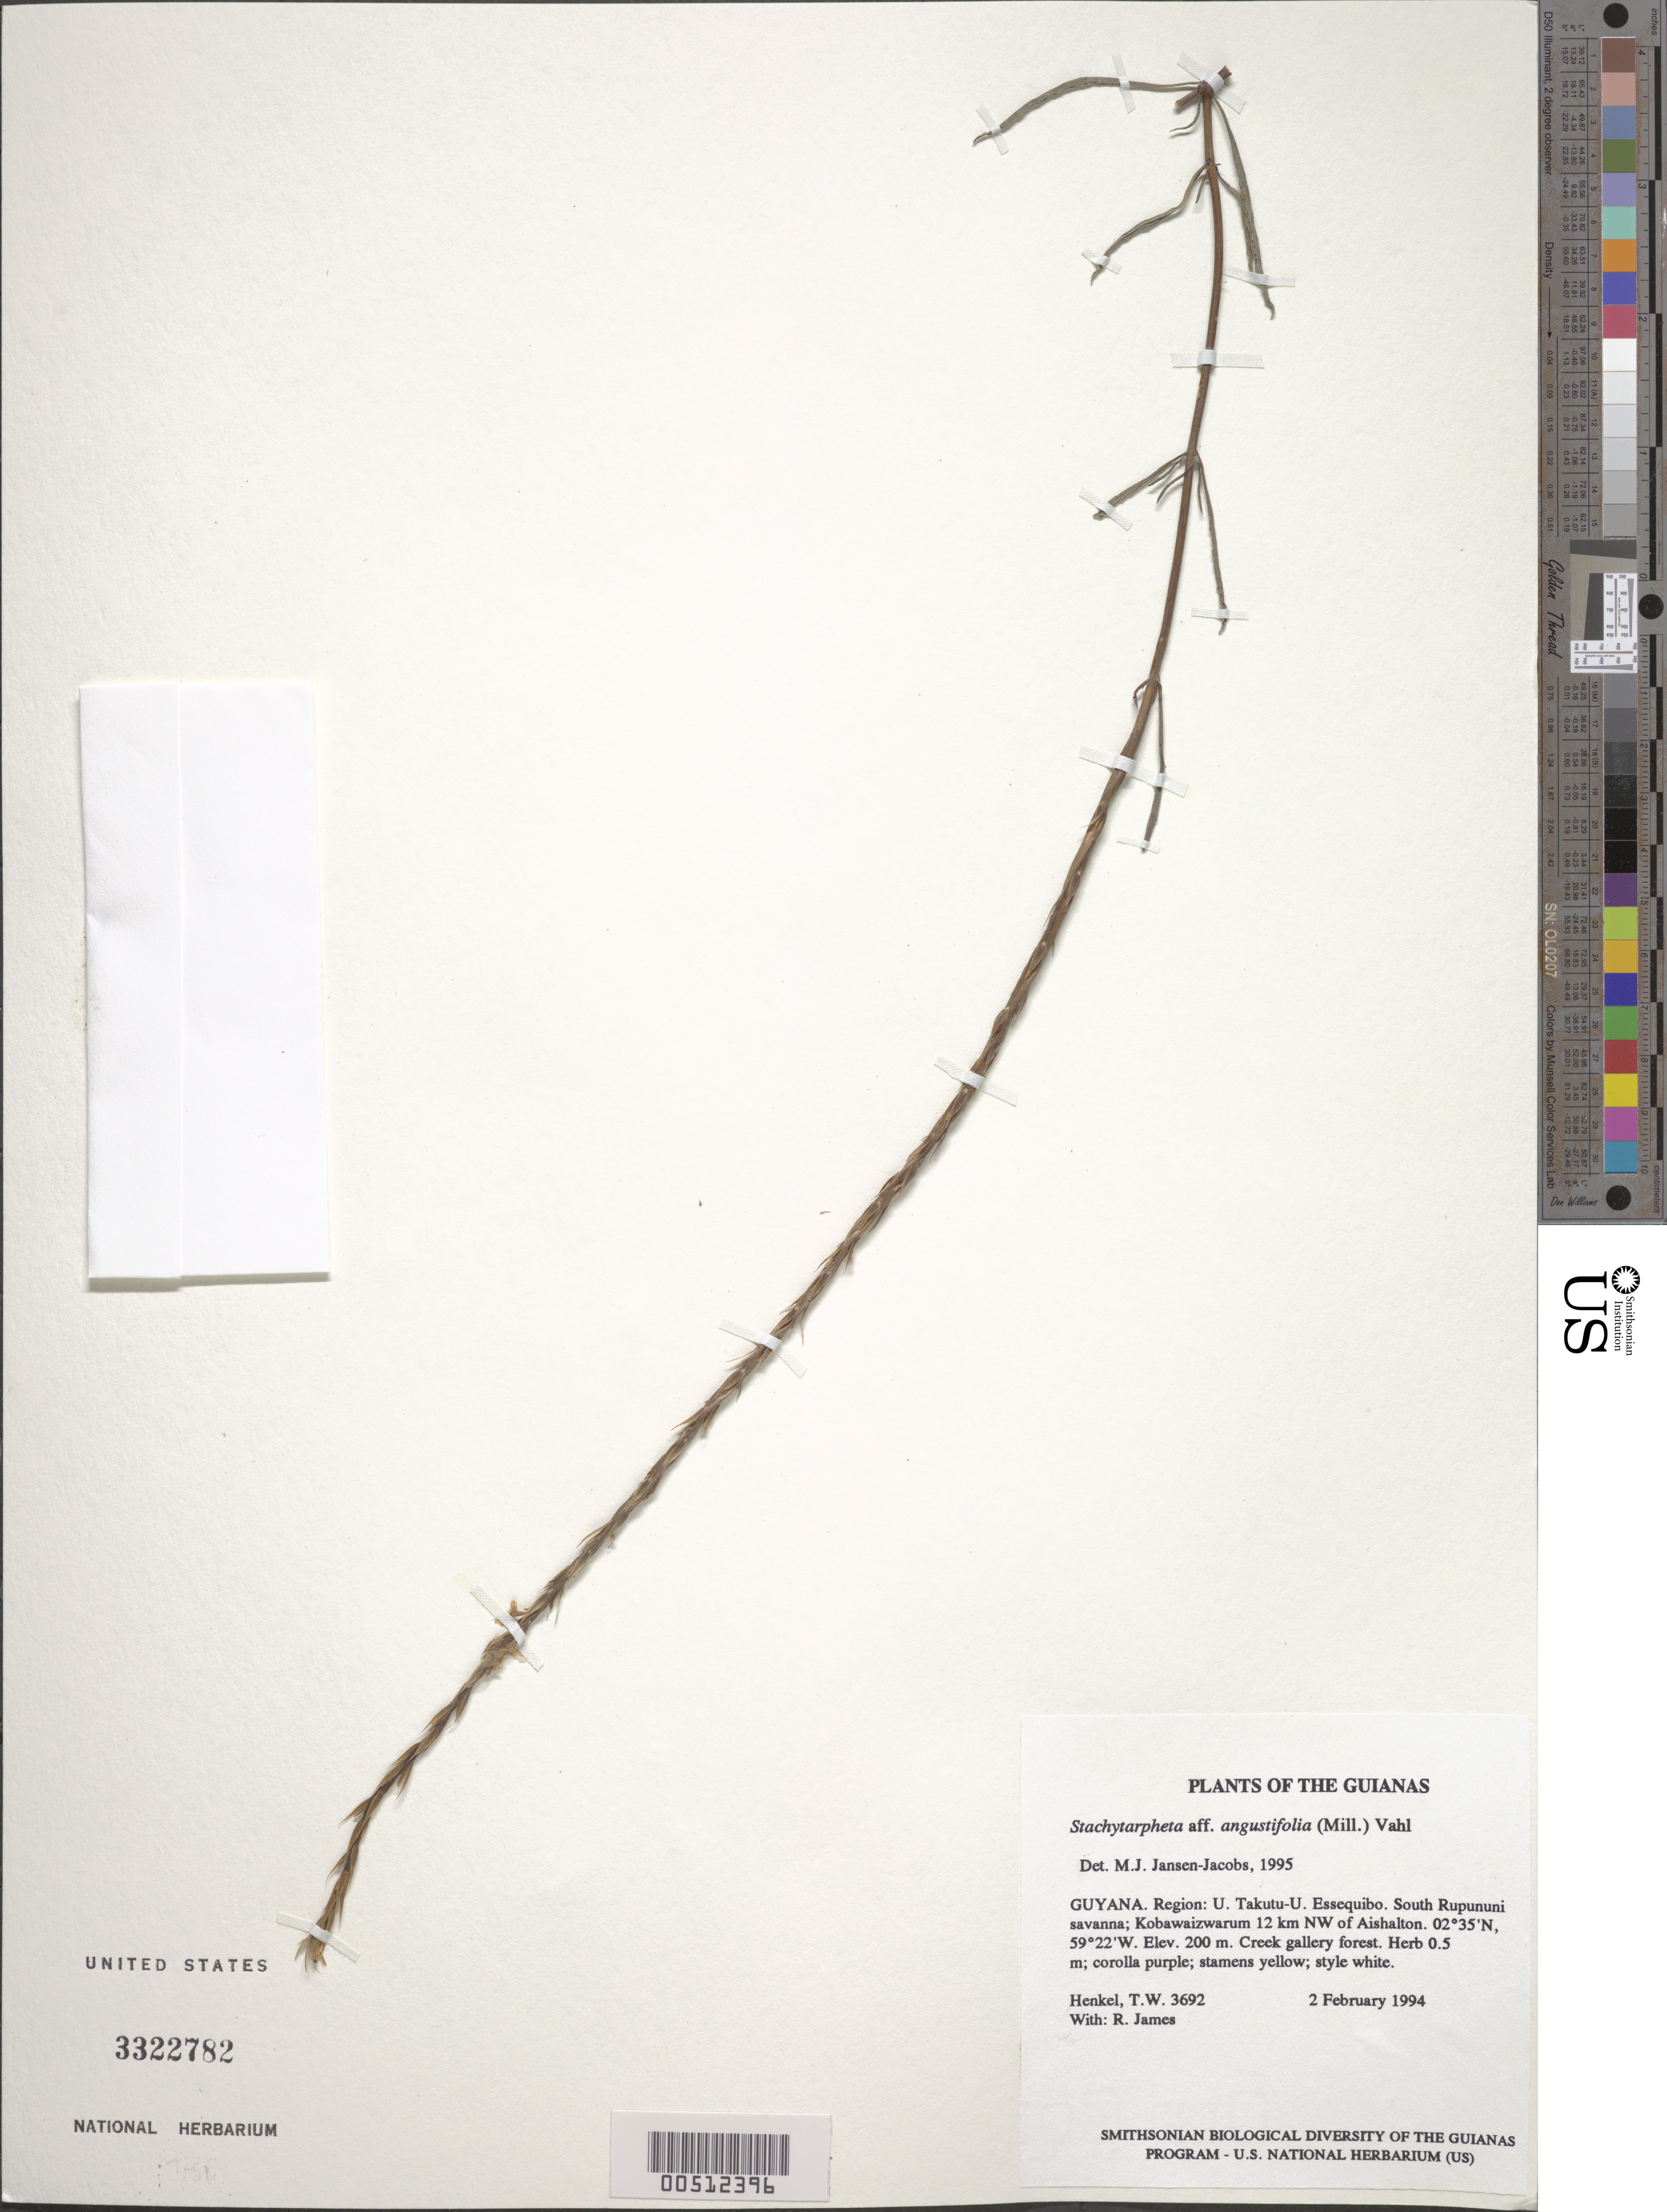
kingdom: Plantae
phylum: Tracheophyta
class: Magnoliopsida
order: Lamiales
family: Verbenaceae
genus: Stachytarpheta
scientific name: Stachytarpheta angustifolia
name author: (Mill.) Vahl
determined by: Jansen-Jacobs, M. J., (U), Nationaal Herbarium Nederland, Utrecht University branch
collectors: T. Henkel & R. James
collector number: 3692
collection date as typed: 2 February 1994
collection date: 1994-02-02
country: Guyana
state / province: U. Takutu-U. Essequibo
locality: South Rupununi savanna; Kobawaizwarum 12 km NW of Aishalton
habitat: Creek gallery forest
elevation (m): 200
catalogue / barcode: US 3322782